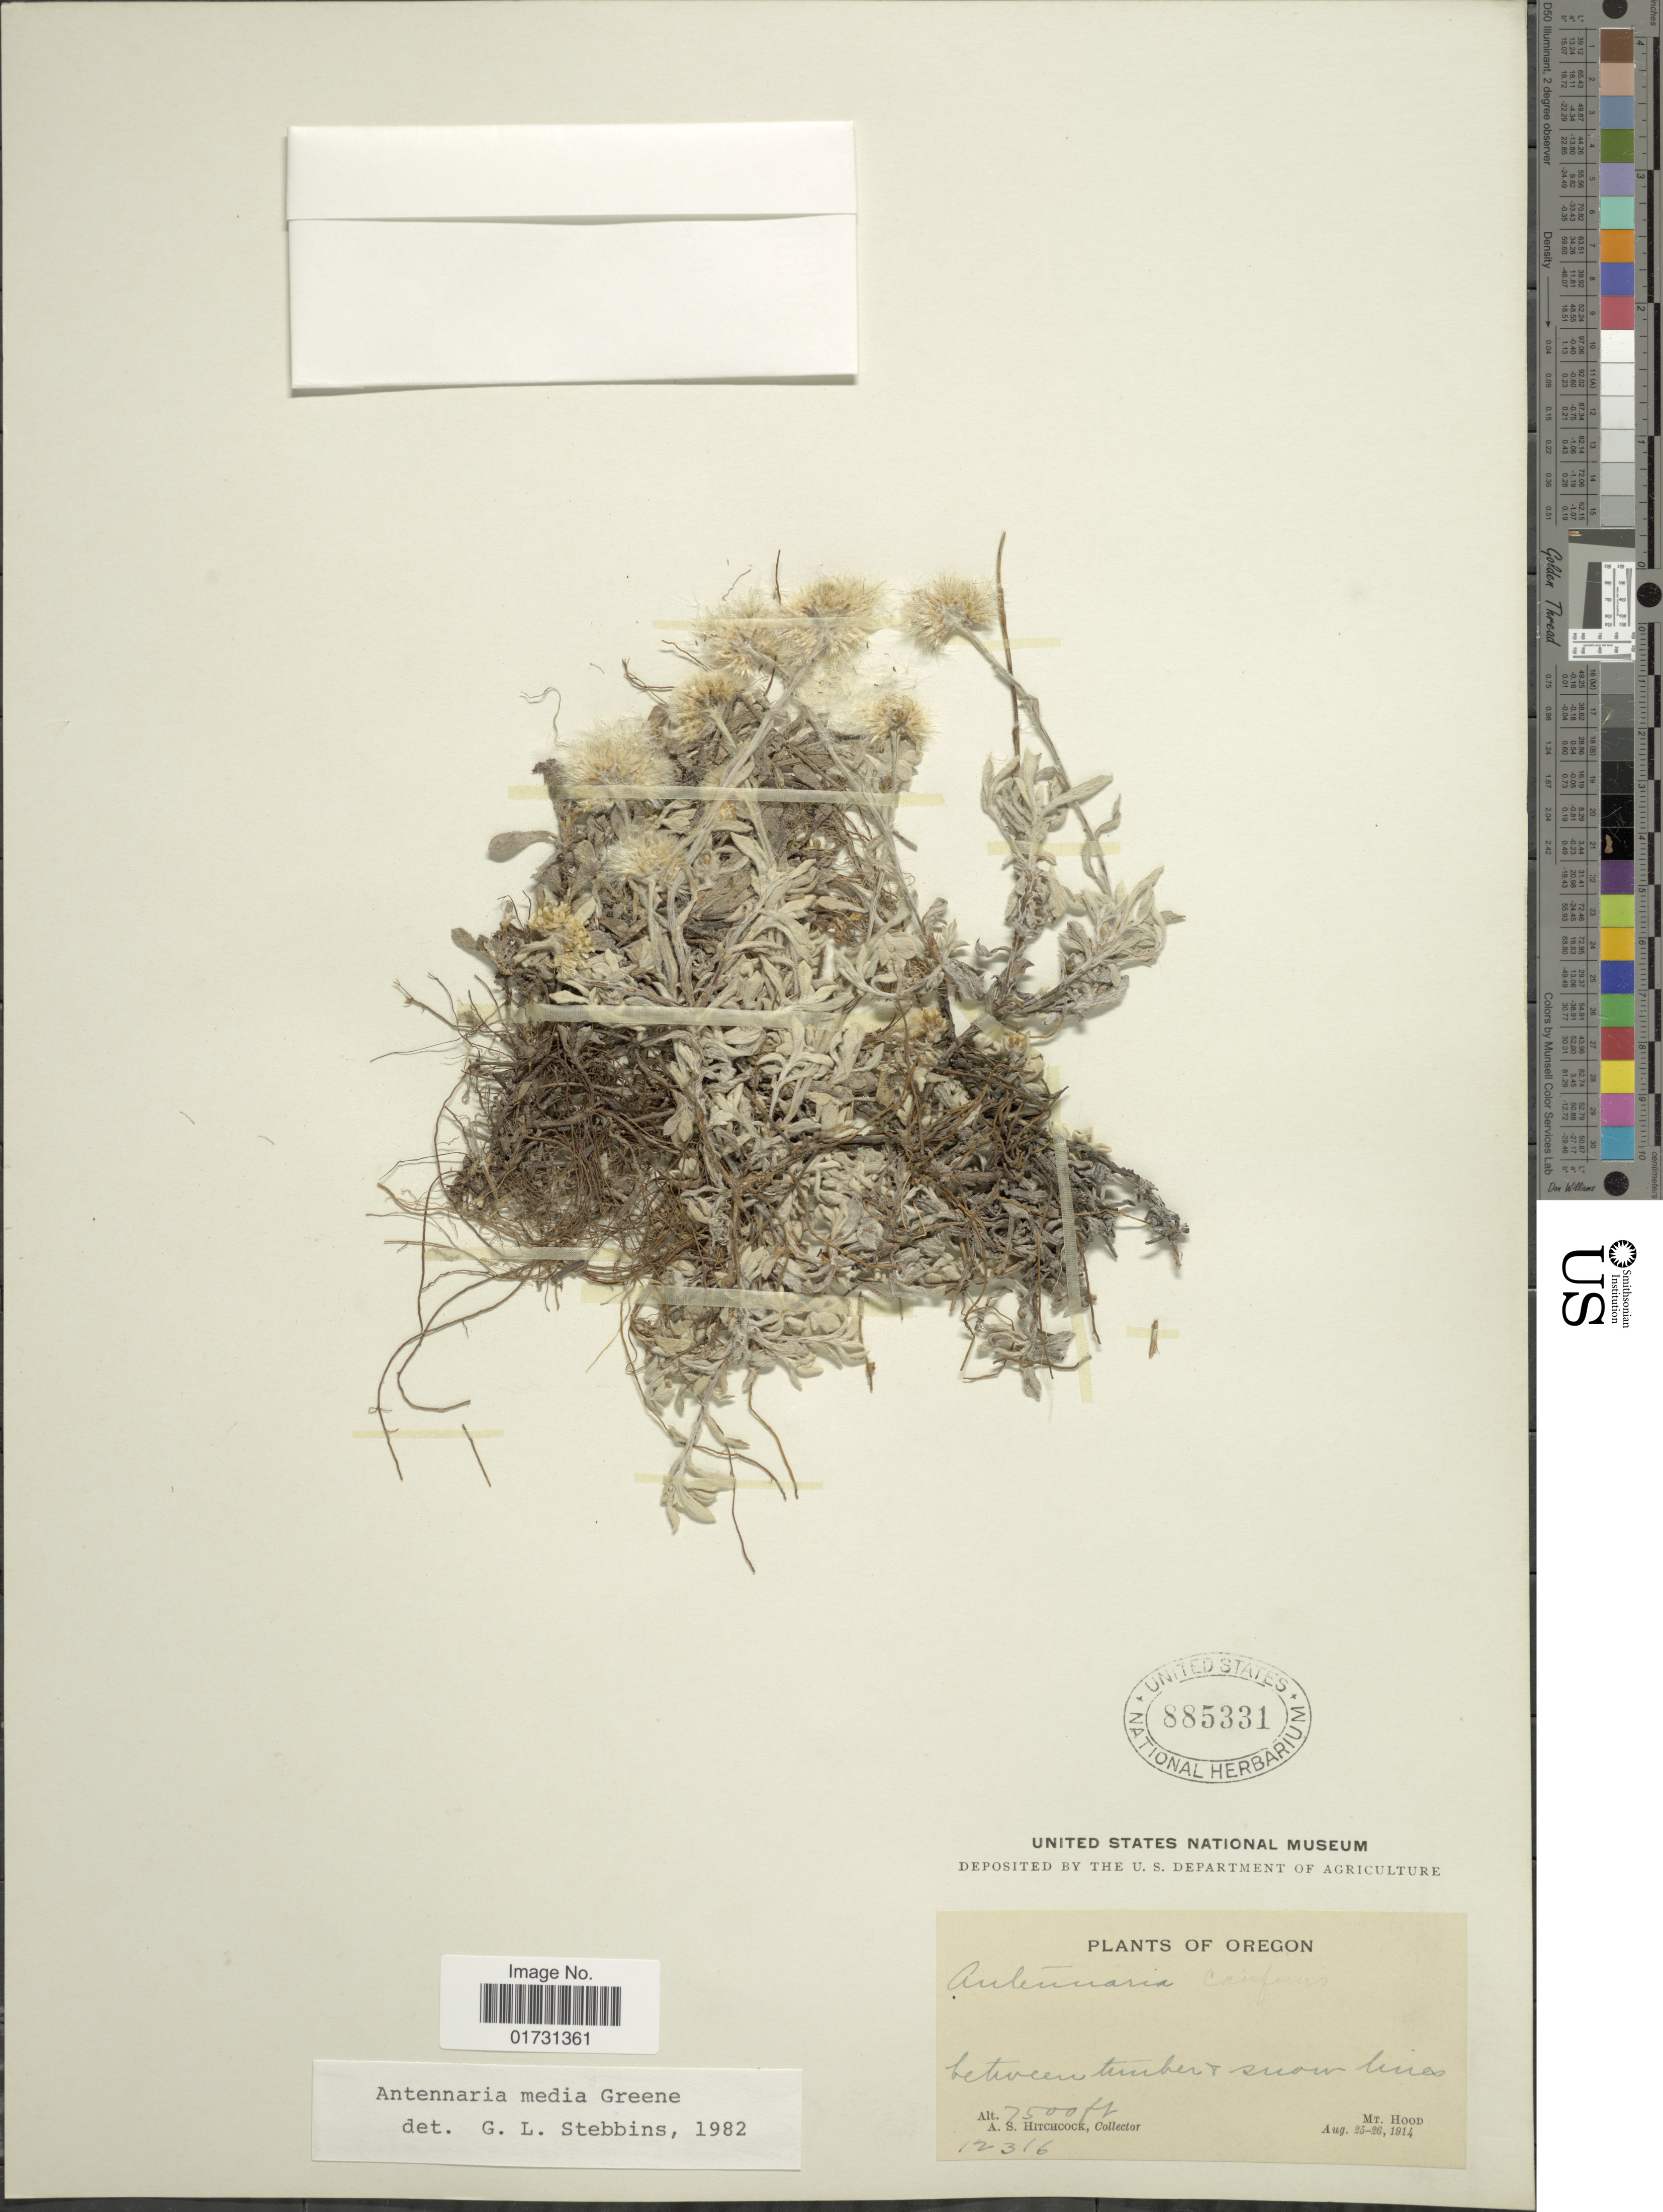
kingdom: Plantae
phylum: Tracheophyta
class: Magnoliopsida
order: Asterales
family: Asteraceae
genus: Antennaria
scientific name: Antennaria media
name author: Greene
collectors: A. S. Hitchcock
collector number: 12316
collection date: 1914-08-25/1914-08-26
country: United States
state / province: Oregon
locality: Between timber and snow line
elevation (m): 2286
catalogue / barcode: US 885331